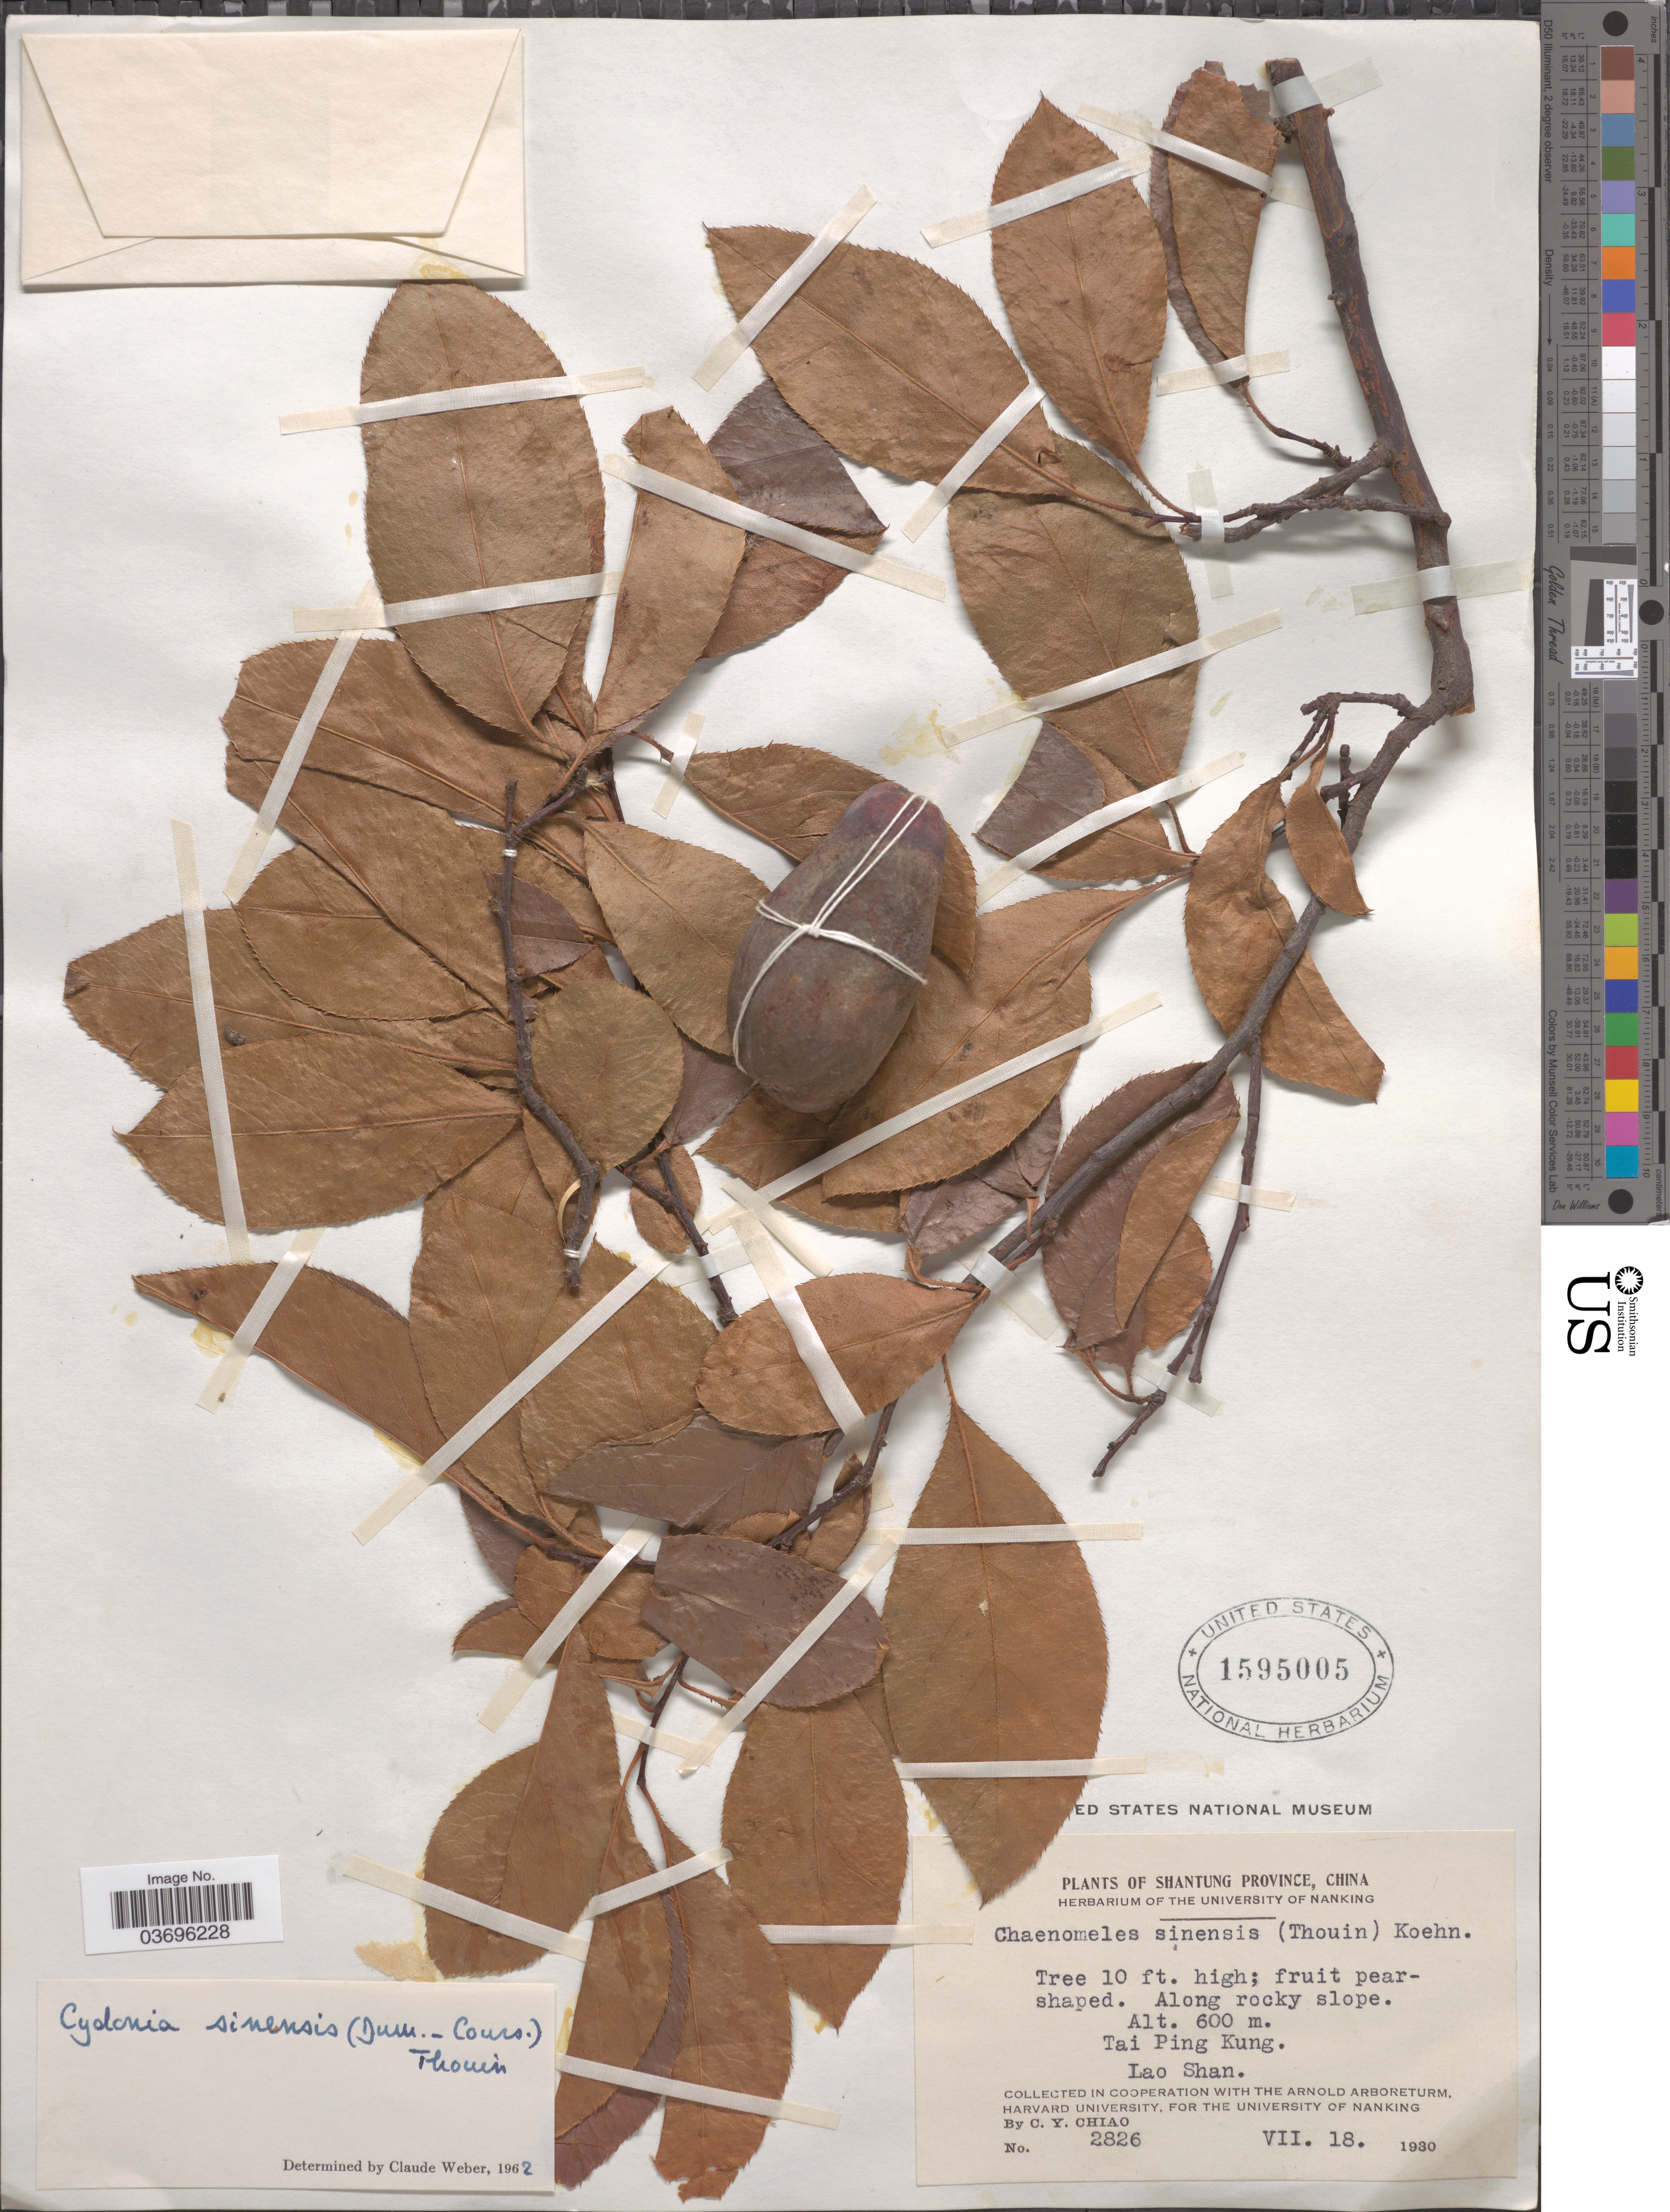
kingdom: Plantae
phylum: Tracheophyta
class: Magnoliopsida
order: Rosales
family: Rosaceae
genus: Pseudocydonia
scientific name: Pseudocydonia sinensis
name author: (Dum. Cours.) C.K. Schneid.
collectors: C. Y. Chiao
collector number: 2826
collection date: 1930-07-18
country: China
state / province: Shandong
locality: Shantung Province. Tai Ping Kung. Lao Shan.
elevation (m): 600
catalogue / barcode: US 1595005